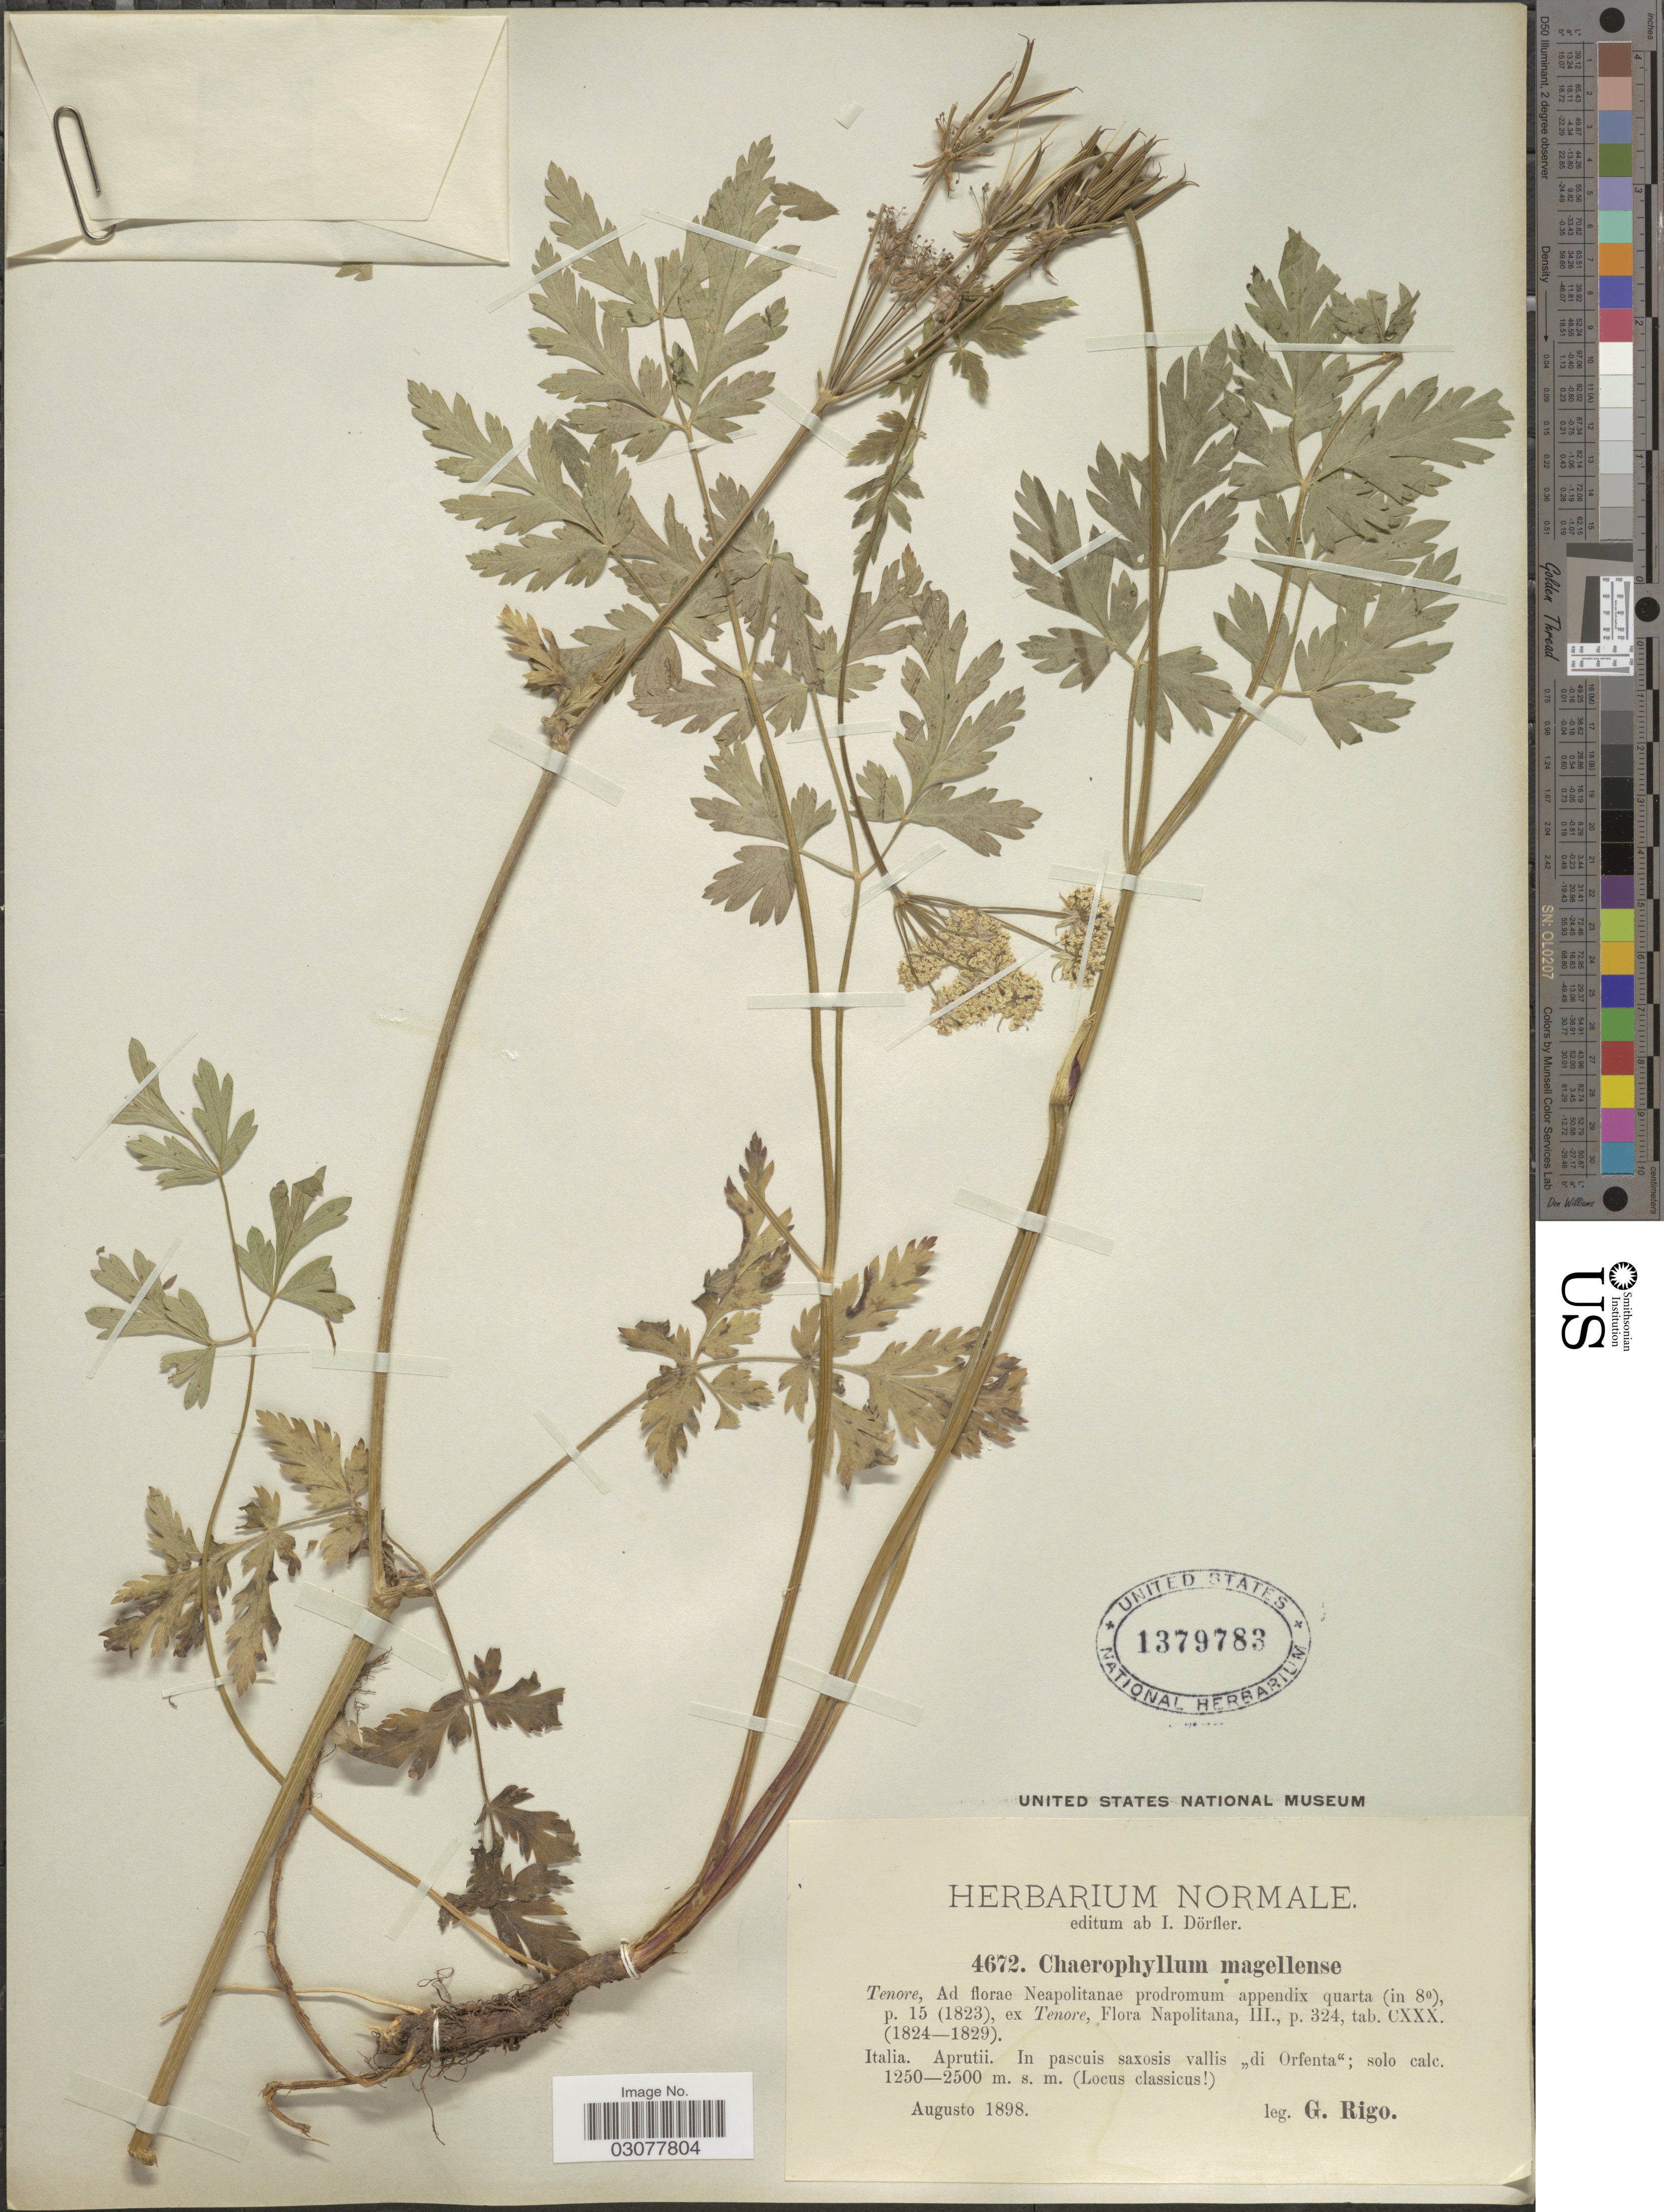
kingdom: Plantae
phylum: Tracheophyta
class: Magnoliopsida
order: Apiales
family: Apiaceae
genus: Chaerophyllum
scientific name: Chaerophyllum magellense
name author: Ten.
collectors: G. Rigo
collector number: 4672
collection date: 1898-08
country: Italy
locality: Italia. Aprutii. In pascuis saxosis vallis "di Orfenta".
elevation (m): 1250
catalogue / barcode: US 1379783